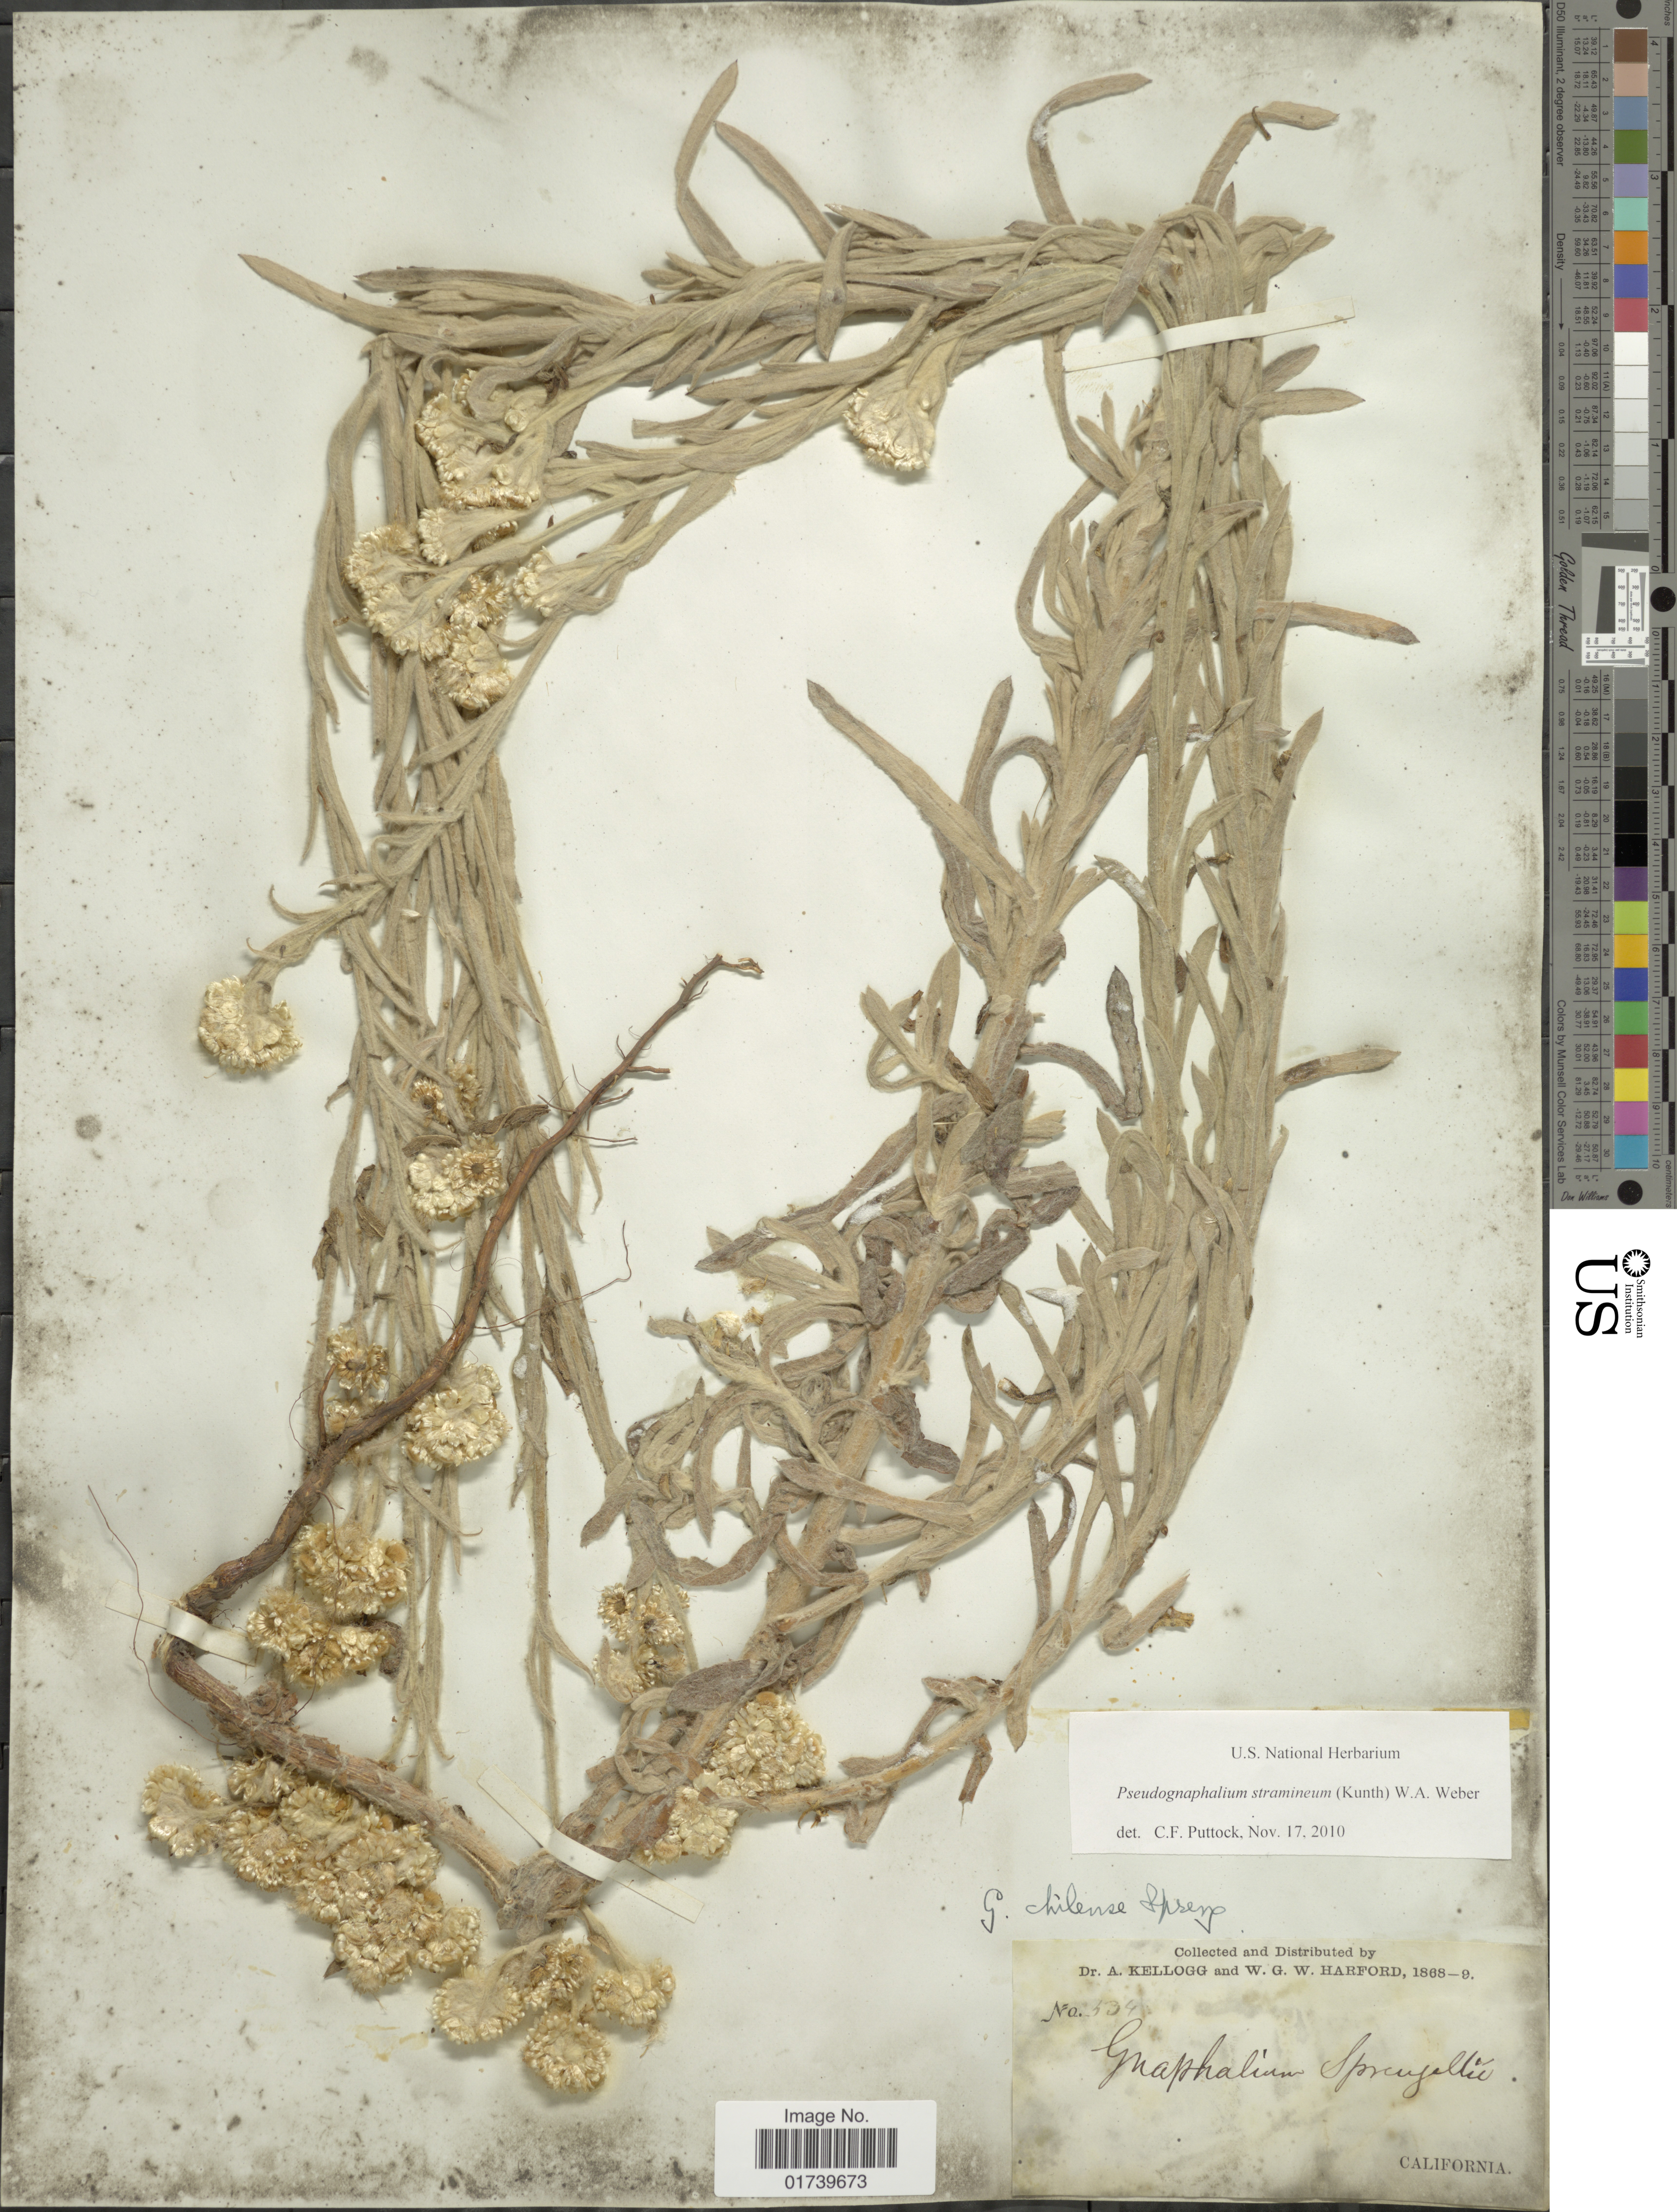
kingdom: Plantae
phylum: Tracheophyta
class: Magnoliopsida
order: Asterales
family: Asteraceae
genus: Pseudognaphalium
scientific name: Pseudognaphalium stramineum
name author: (Kunth) Anderb.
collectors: A. Kellogg & W. G. W. Harford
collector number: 534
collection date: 1868/1869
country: United States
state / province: California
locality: California